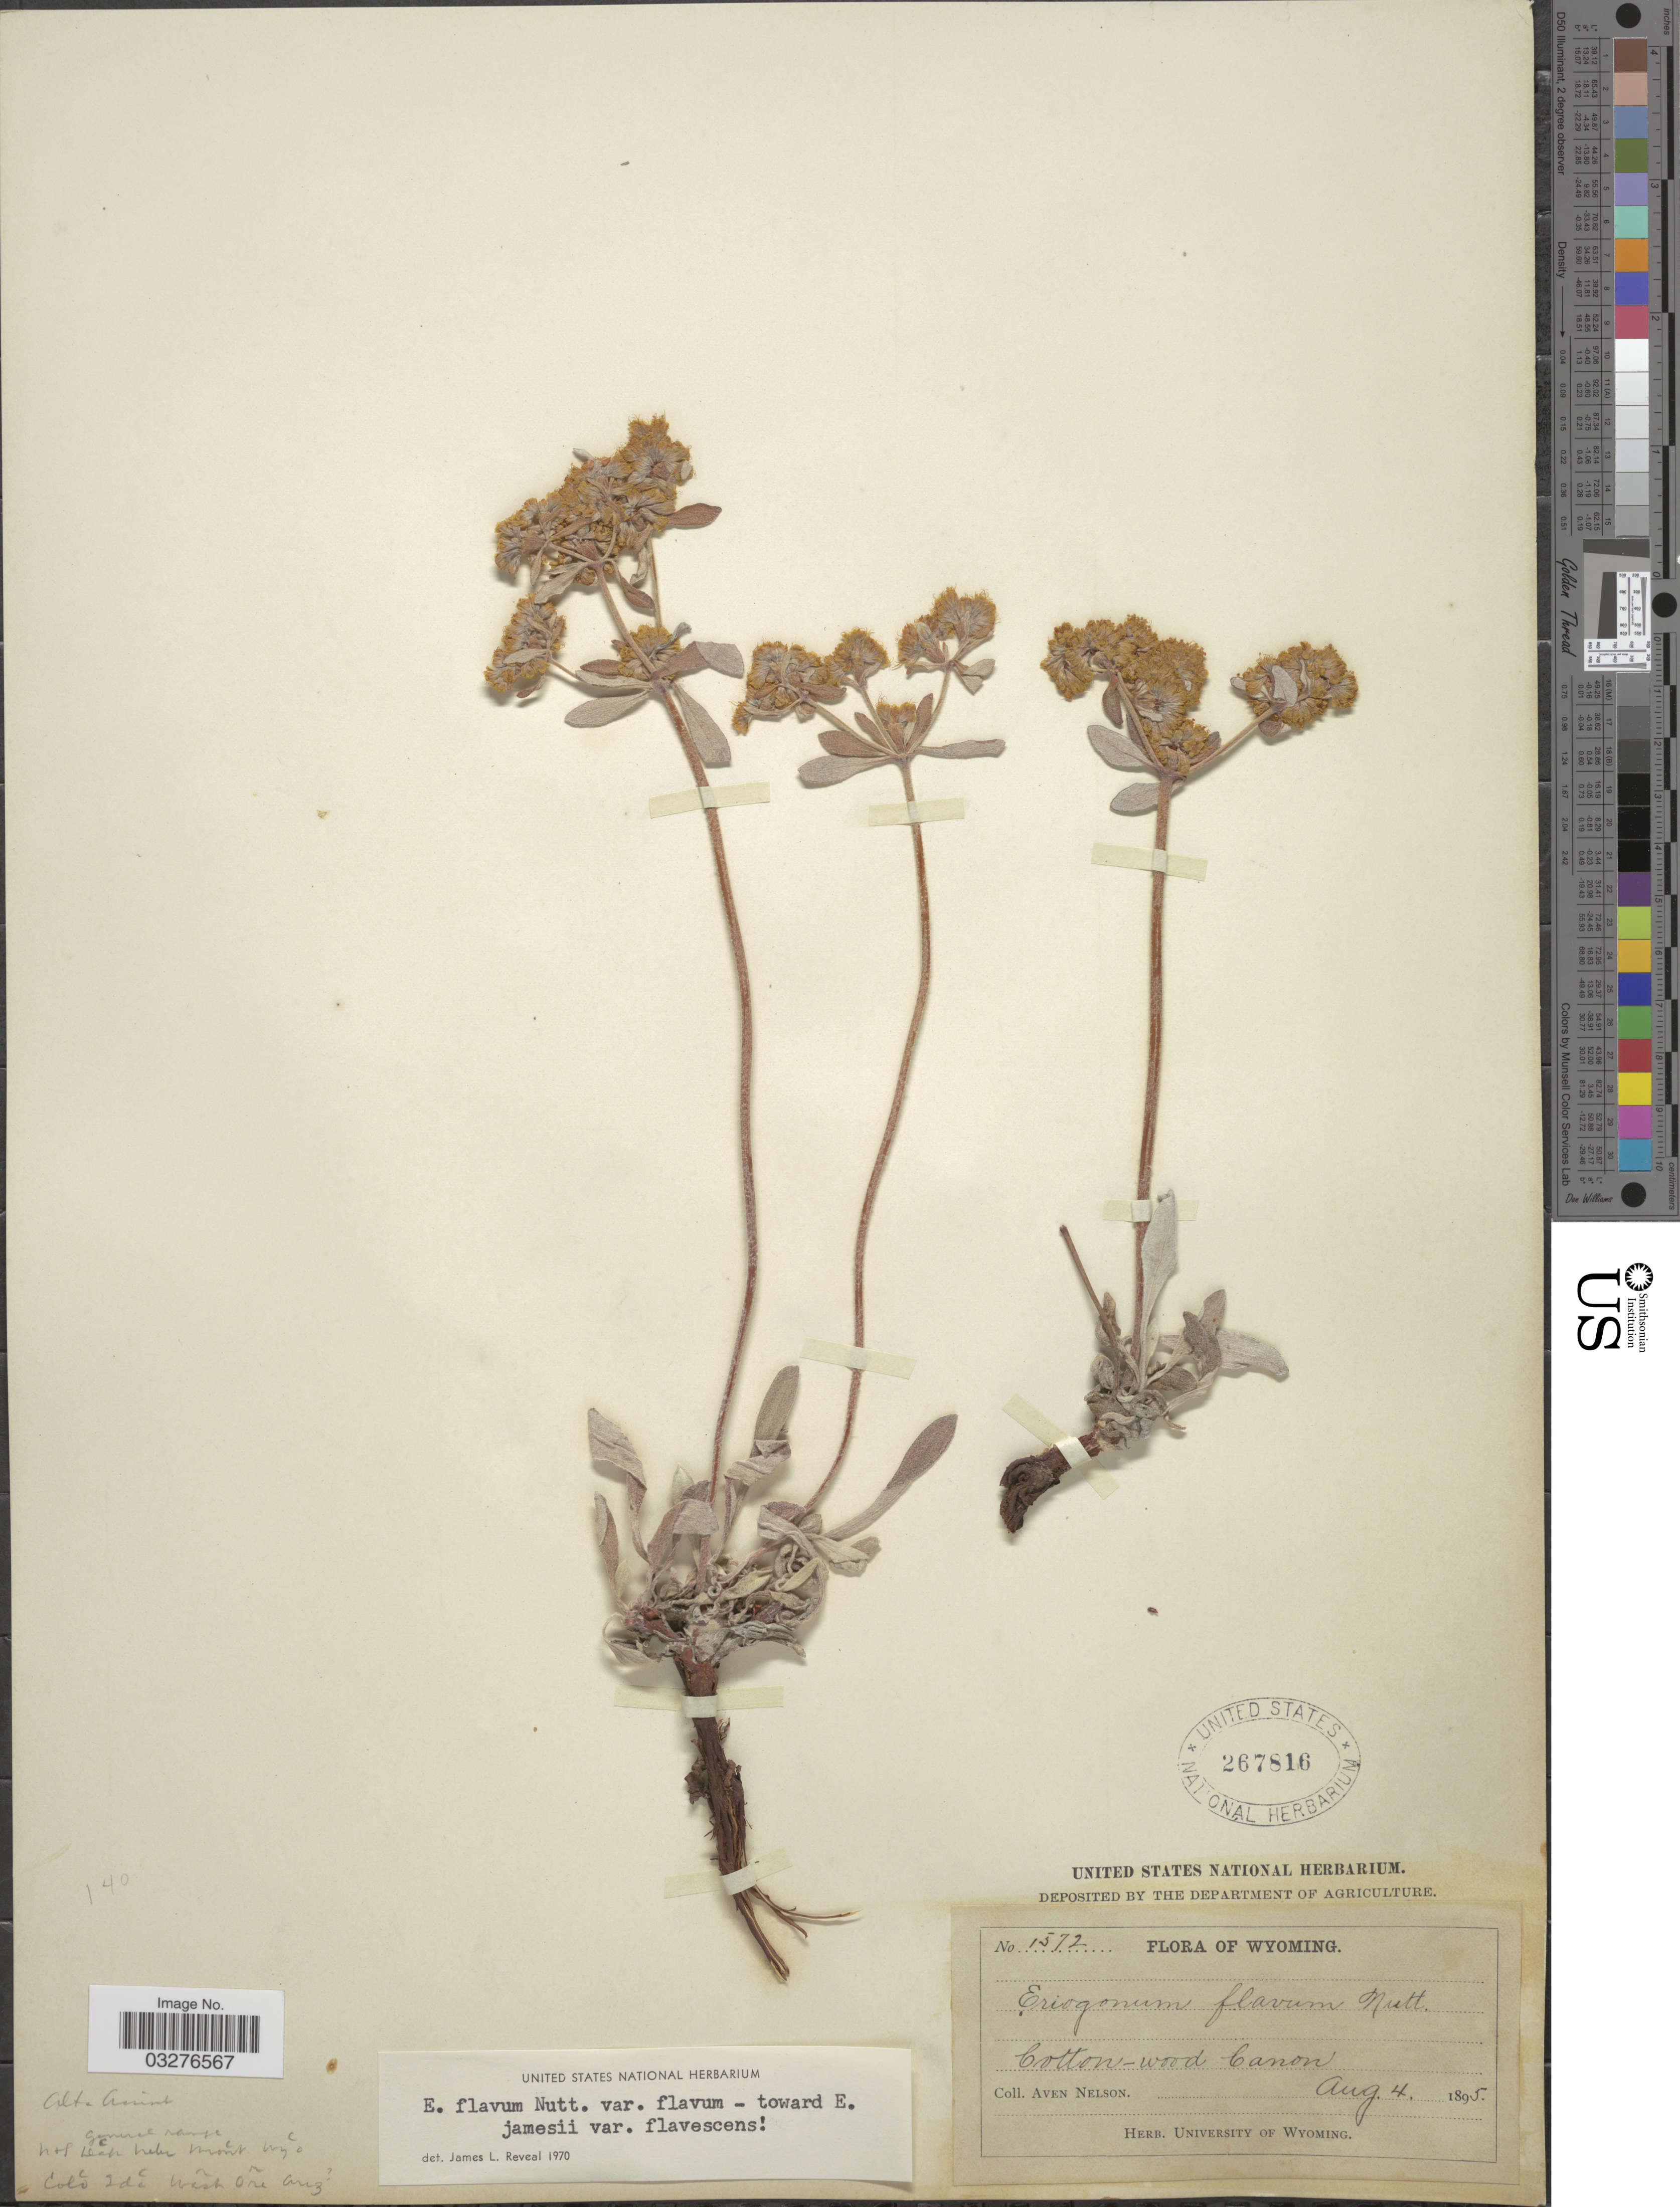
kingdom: Plantae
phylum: Tracheophyta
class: Magnoliopsida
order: Caryophyllales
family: Polygonaceae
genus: Eriogonum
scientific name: Eriogonum flavum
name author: Nutt. ex Benth.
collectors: A. Nelson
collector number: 1572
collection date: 1895-08-04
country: United States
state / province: Wyoming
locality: Cotton - wood Canon.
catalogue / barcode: US 267816